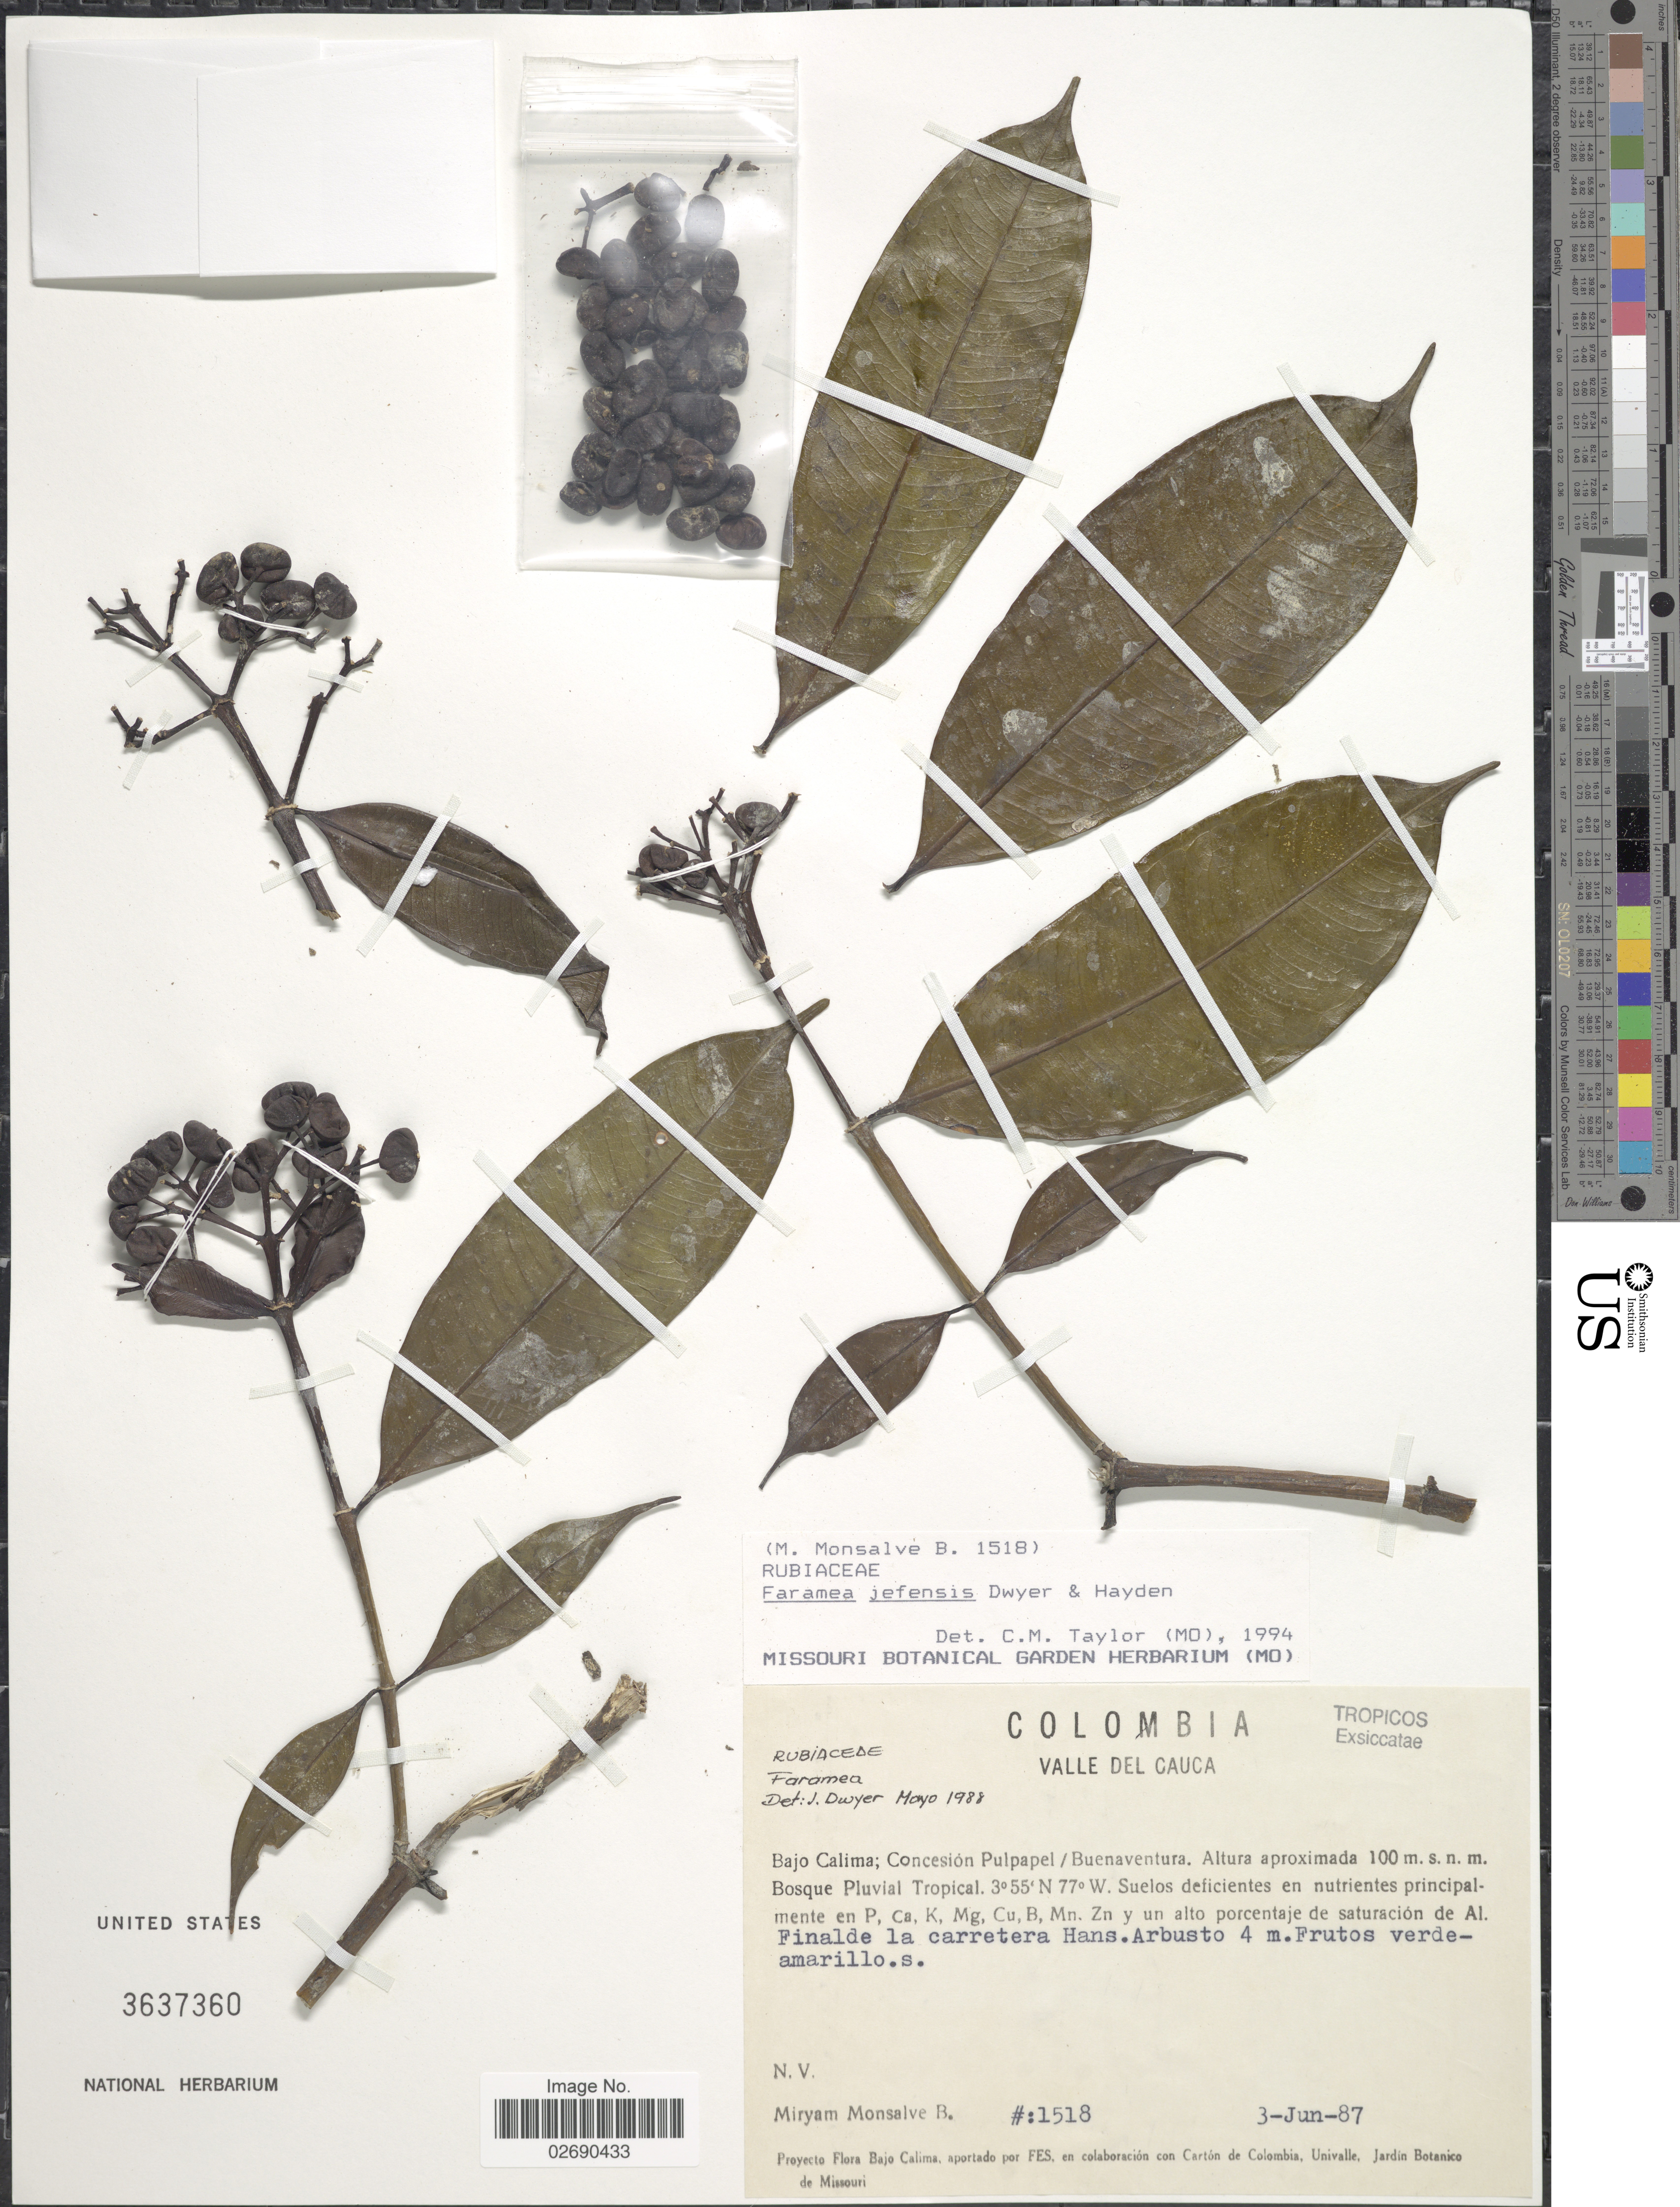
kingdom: Plantae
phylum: Tracheophyta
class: Magnoliopsida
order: Gentianales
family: Rubiaceae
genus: Faramea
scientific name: Faramea juruana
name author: K. Krause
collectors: M. Monsalve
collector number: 1518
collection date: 1987-06-03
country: Colombia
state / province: Valle del Cauca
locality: Bajo Calima; Concesión Pulpapel/Buenaventura. Bosque Pluvial Tropical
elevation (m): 100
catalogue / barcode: US 3637360